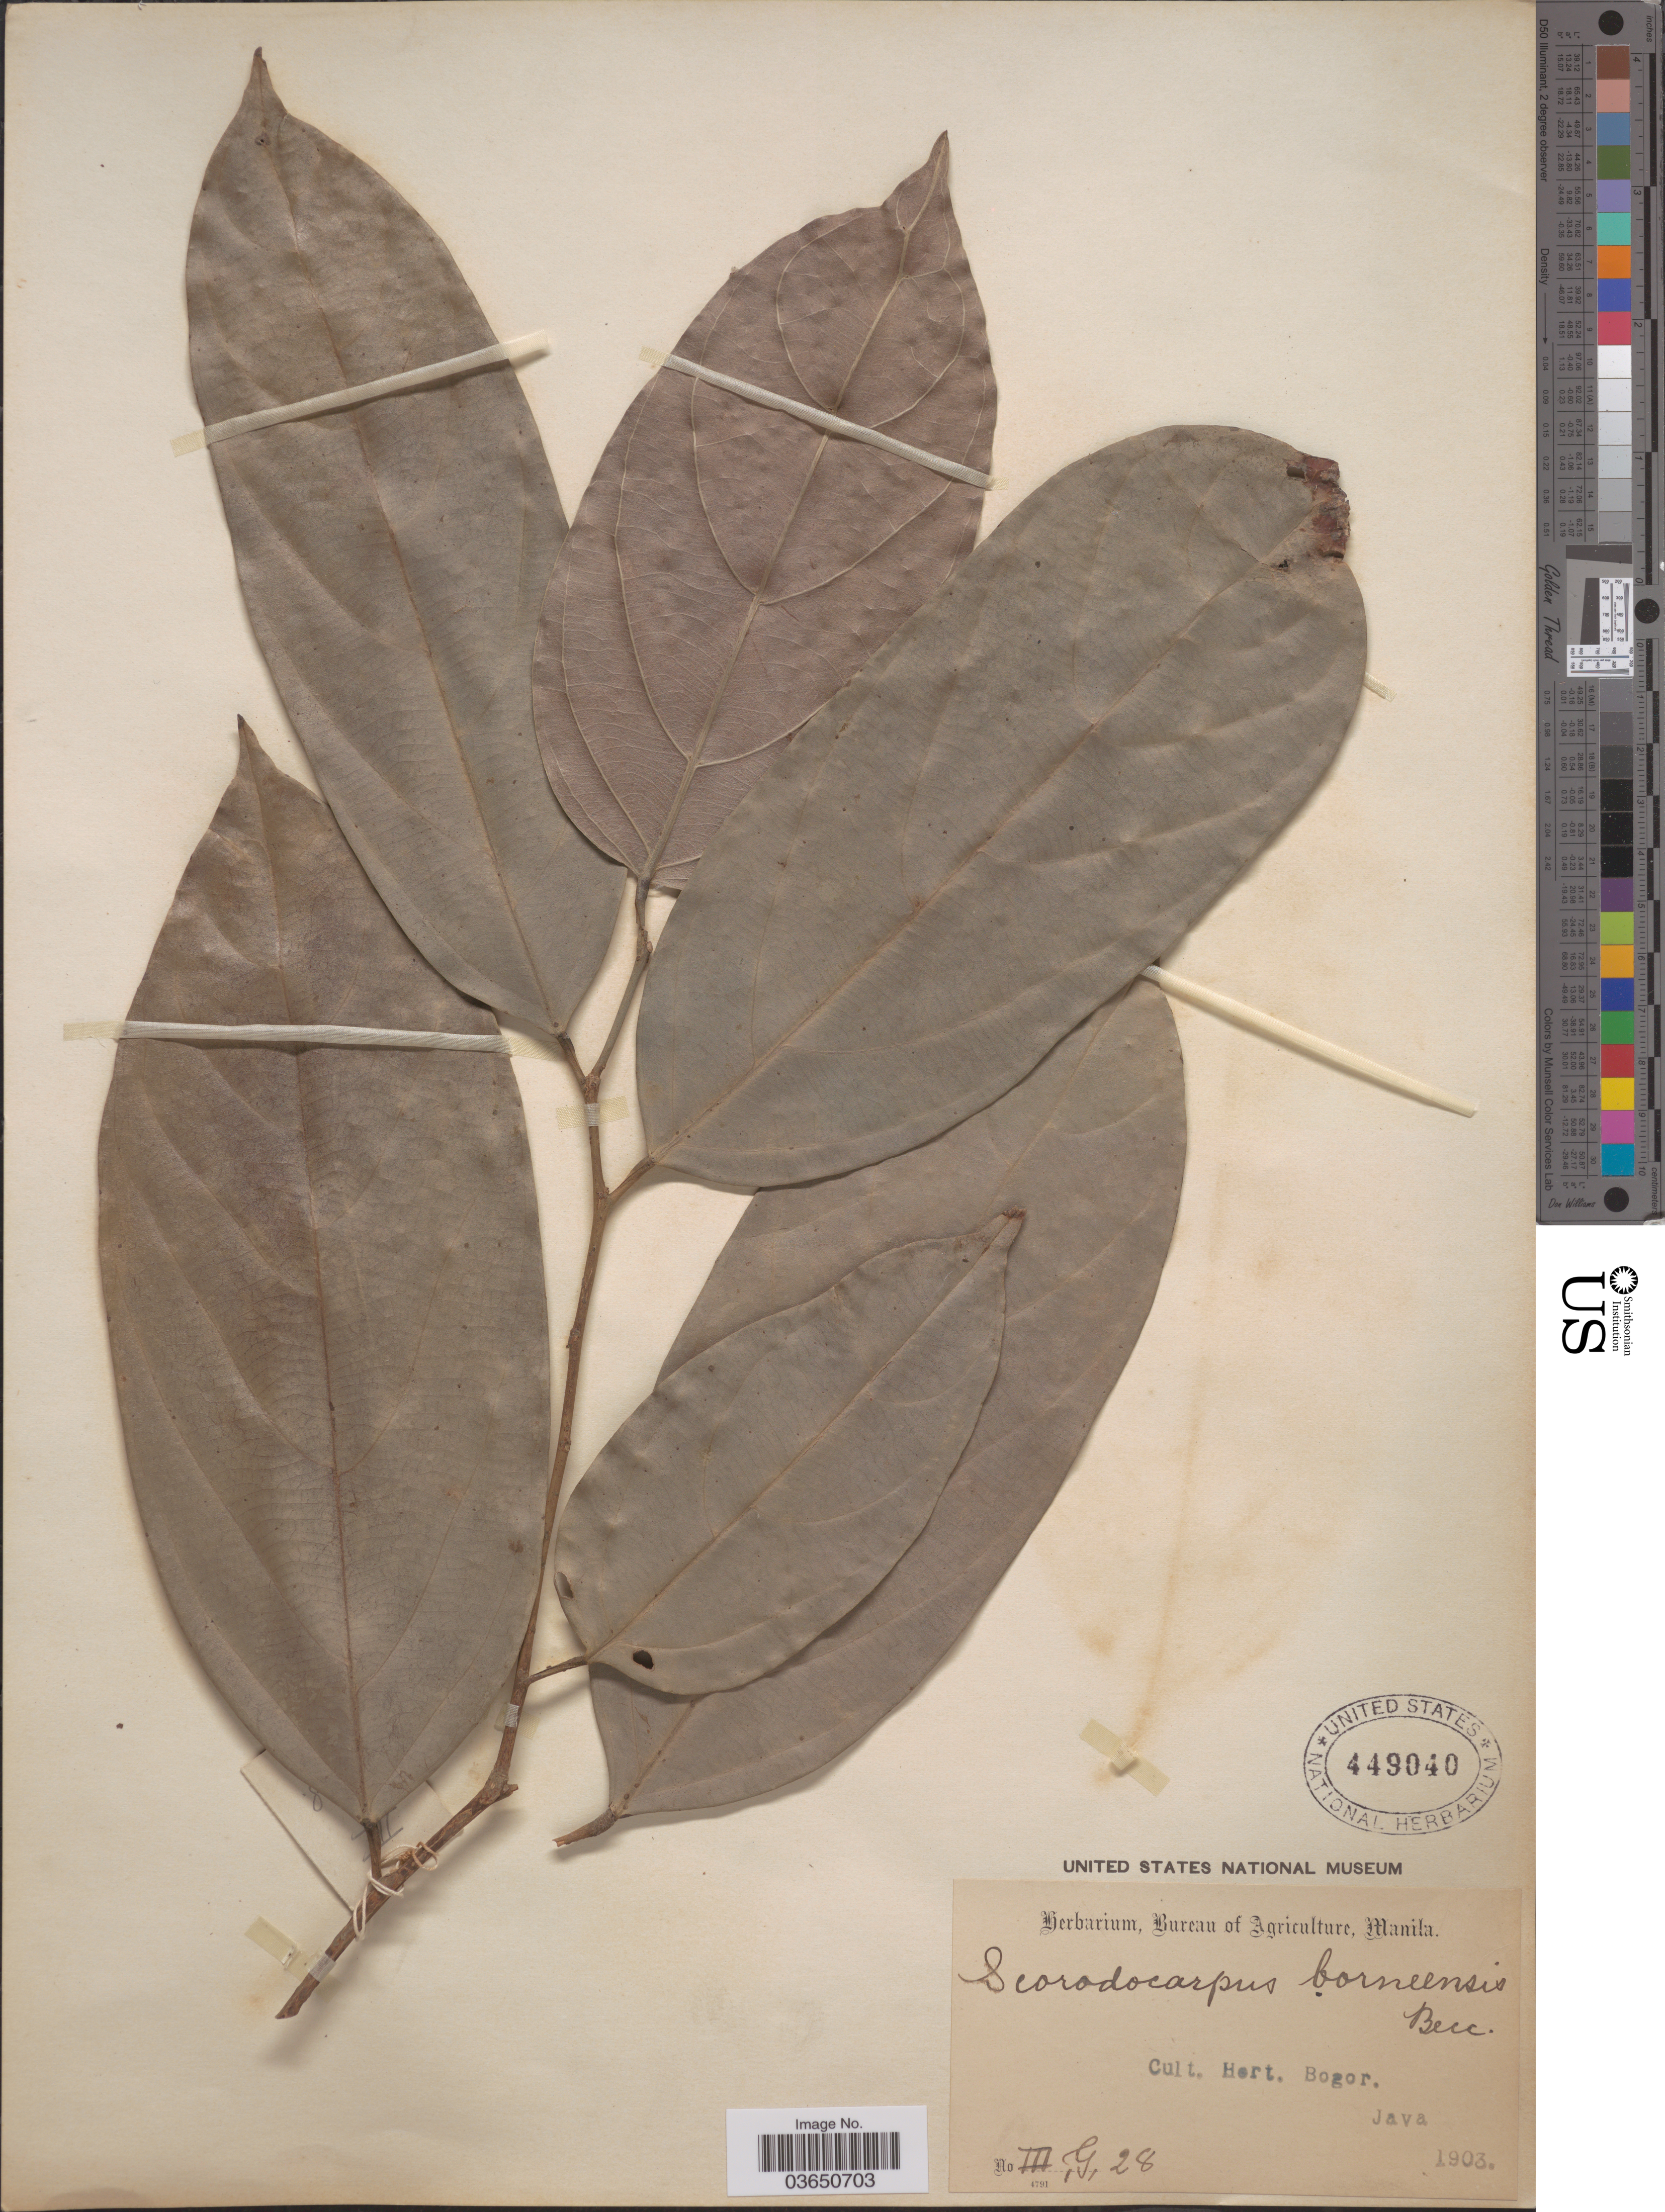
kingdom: Plantae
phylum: Tracheophyta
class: Magnoliopsida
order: Santalales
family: Strombosiaceae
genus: Scorodocarpus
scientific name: Scorodocarpus borneensis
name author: (Baill.) Becc.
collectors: ex Herb. Bur. Agric. Manila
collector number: IIIG28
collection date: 1903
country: Indonesia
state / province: Java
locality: Cult. Hort. Bogor.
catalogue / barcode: US 449040